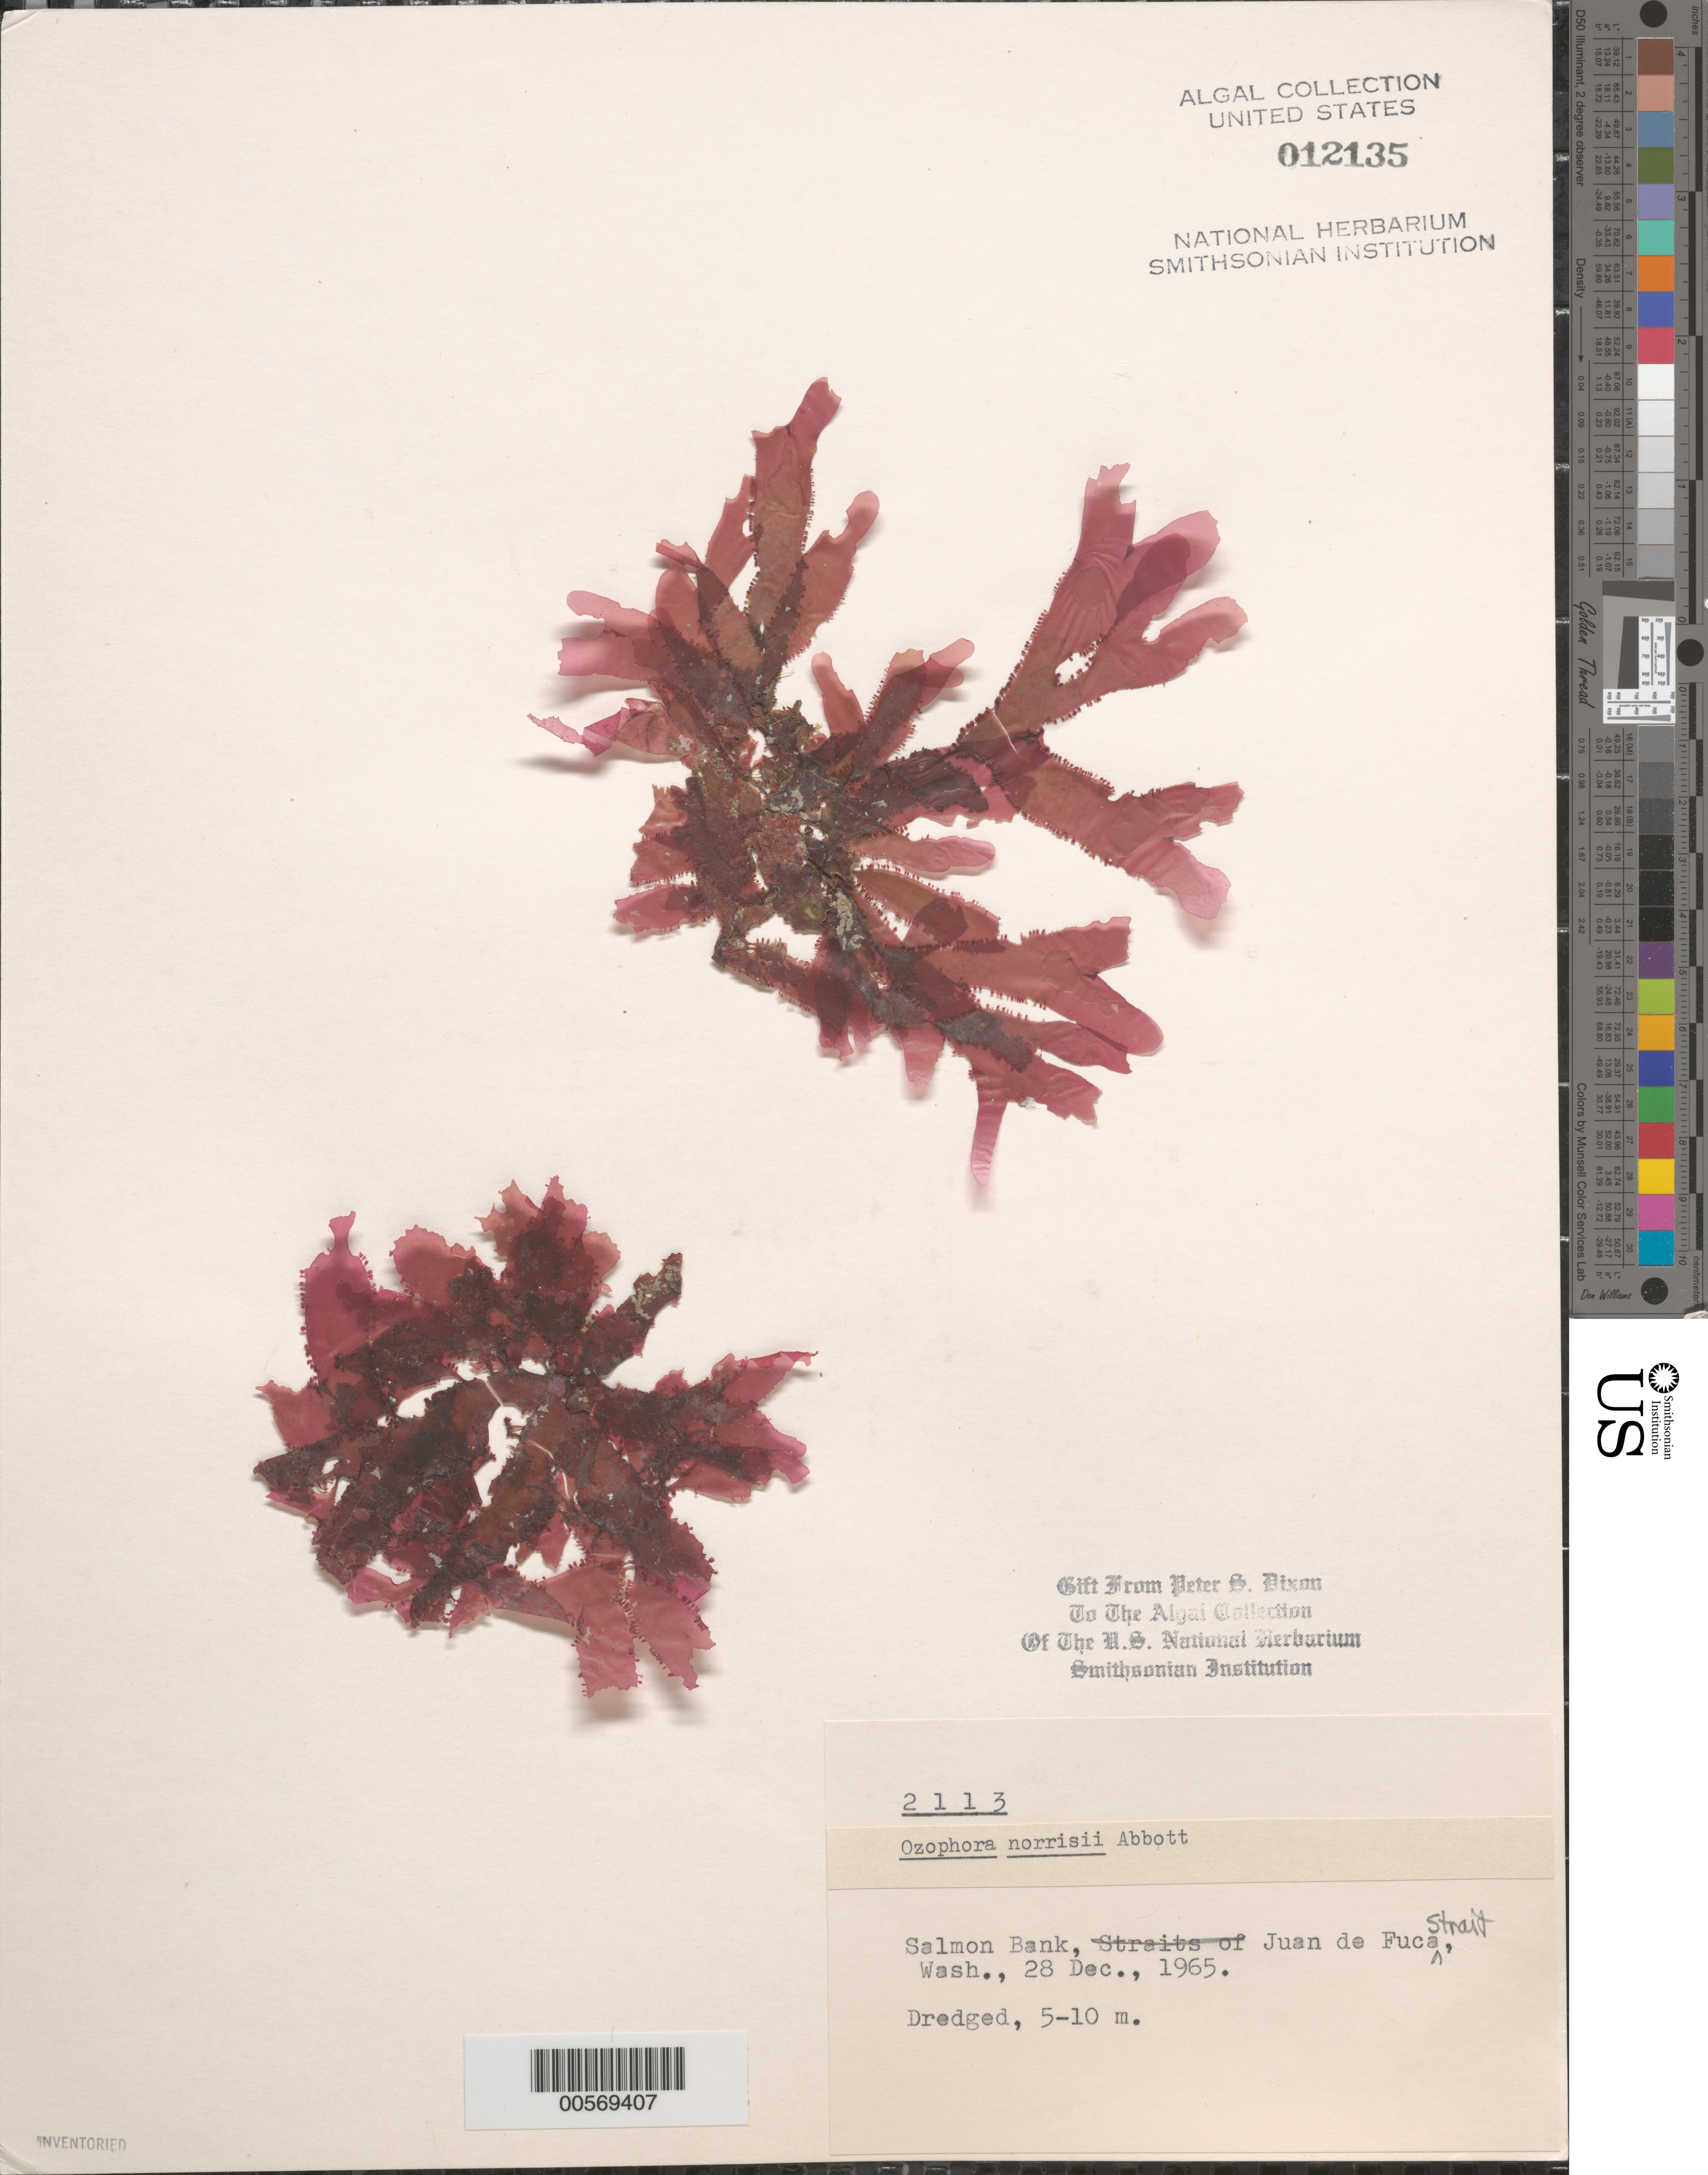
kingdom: Plantae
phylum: Rhodophyta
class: Florideophyceae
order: Gigartinales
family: Phyllophoraceae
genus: Ozophora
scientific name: Ozophora norrisii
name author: I.A. Abbott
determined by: Dixon, P. S.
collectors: P. S. Dixon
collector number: PSD 2113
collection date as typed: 28 Dec 1965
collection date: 1965-12-28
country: United States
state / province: Washington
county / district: San Juan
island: San Juan Islands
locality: Salmon Bank, Strait of Juan de Fuca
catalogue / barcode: US 12135